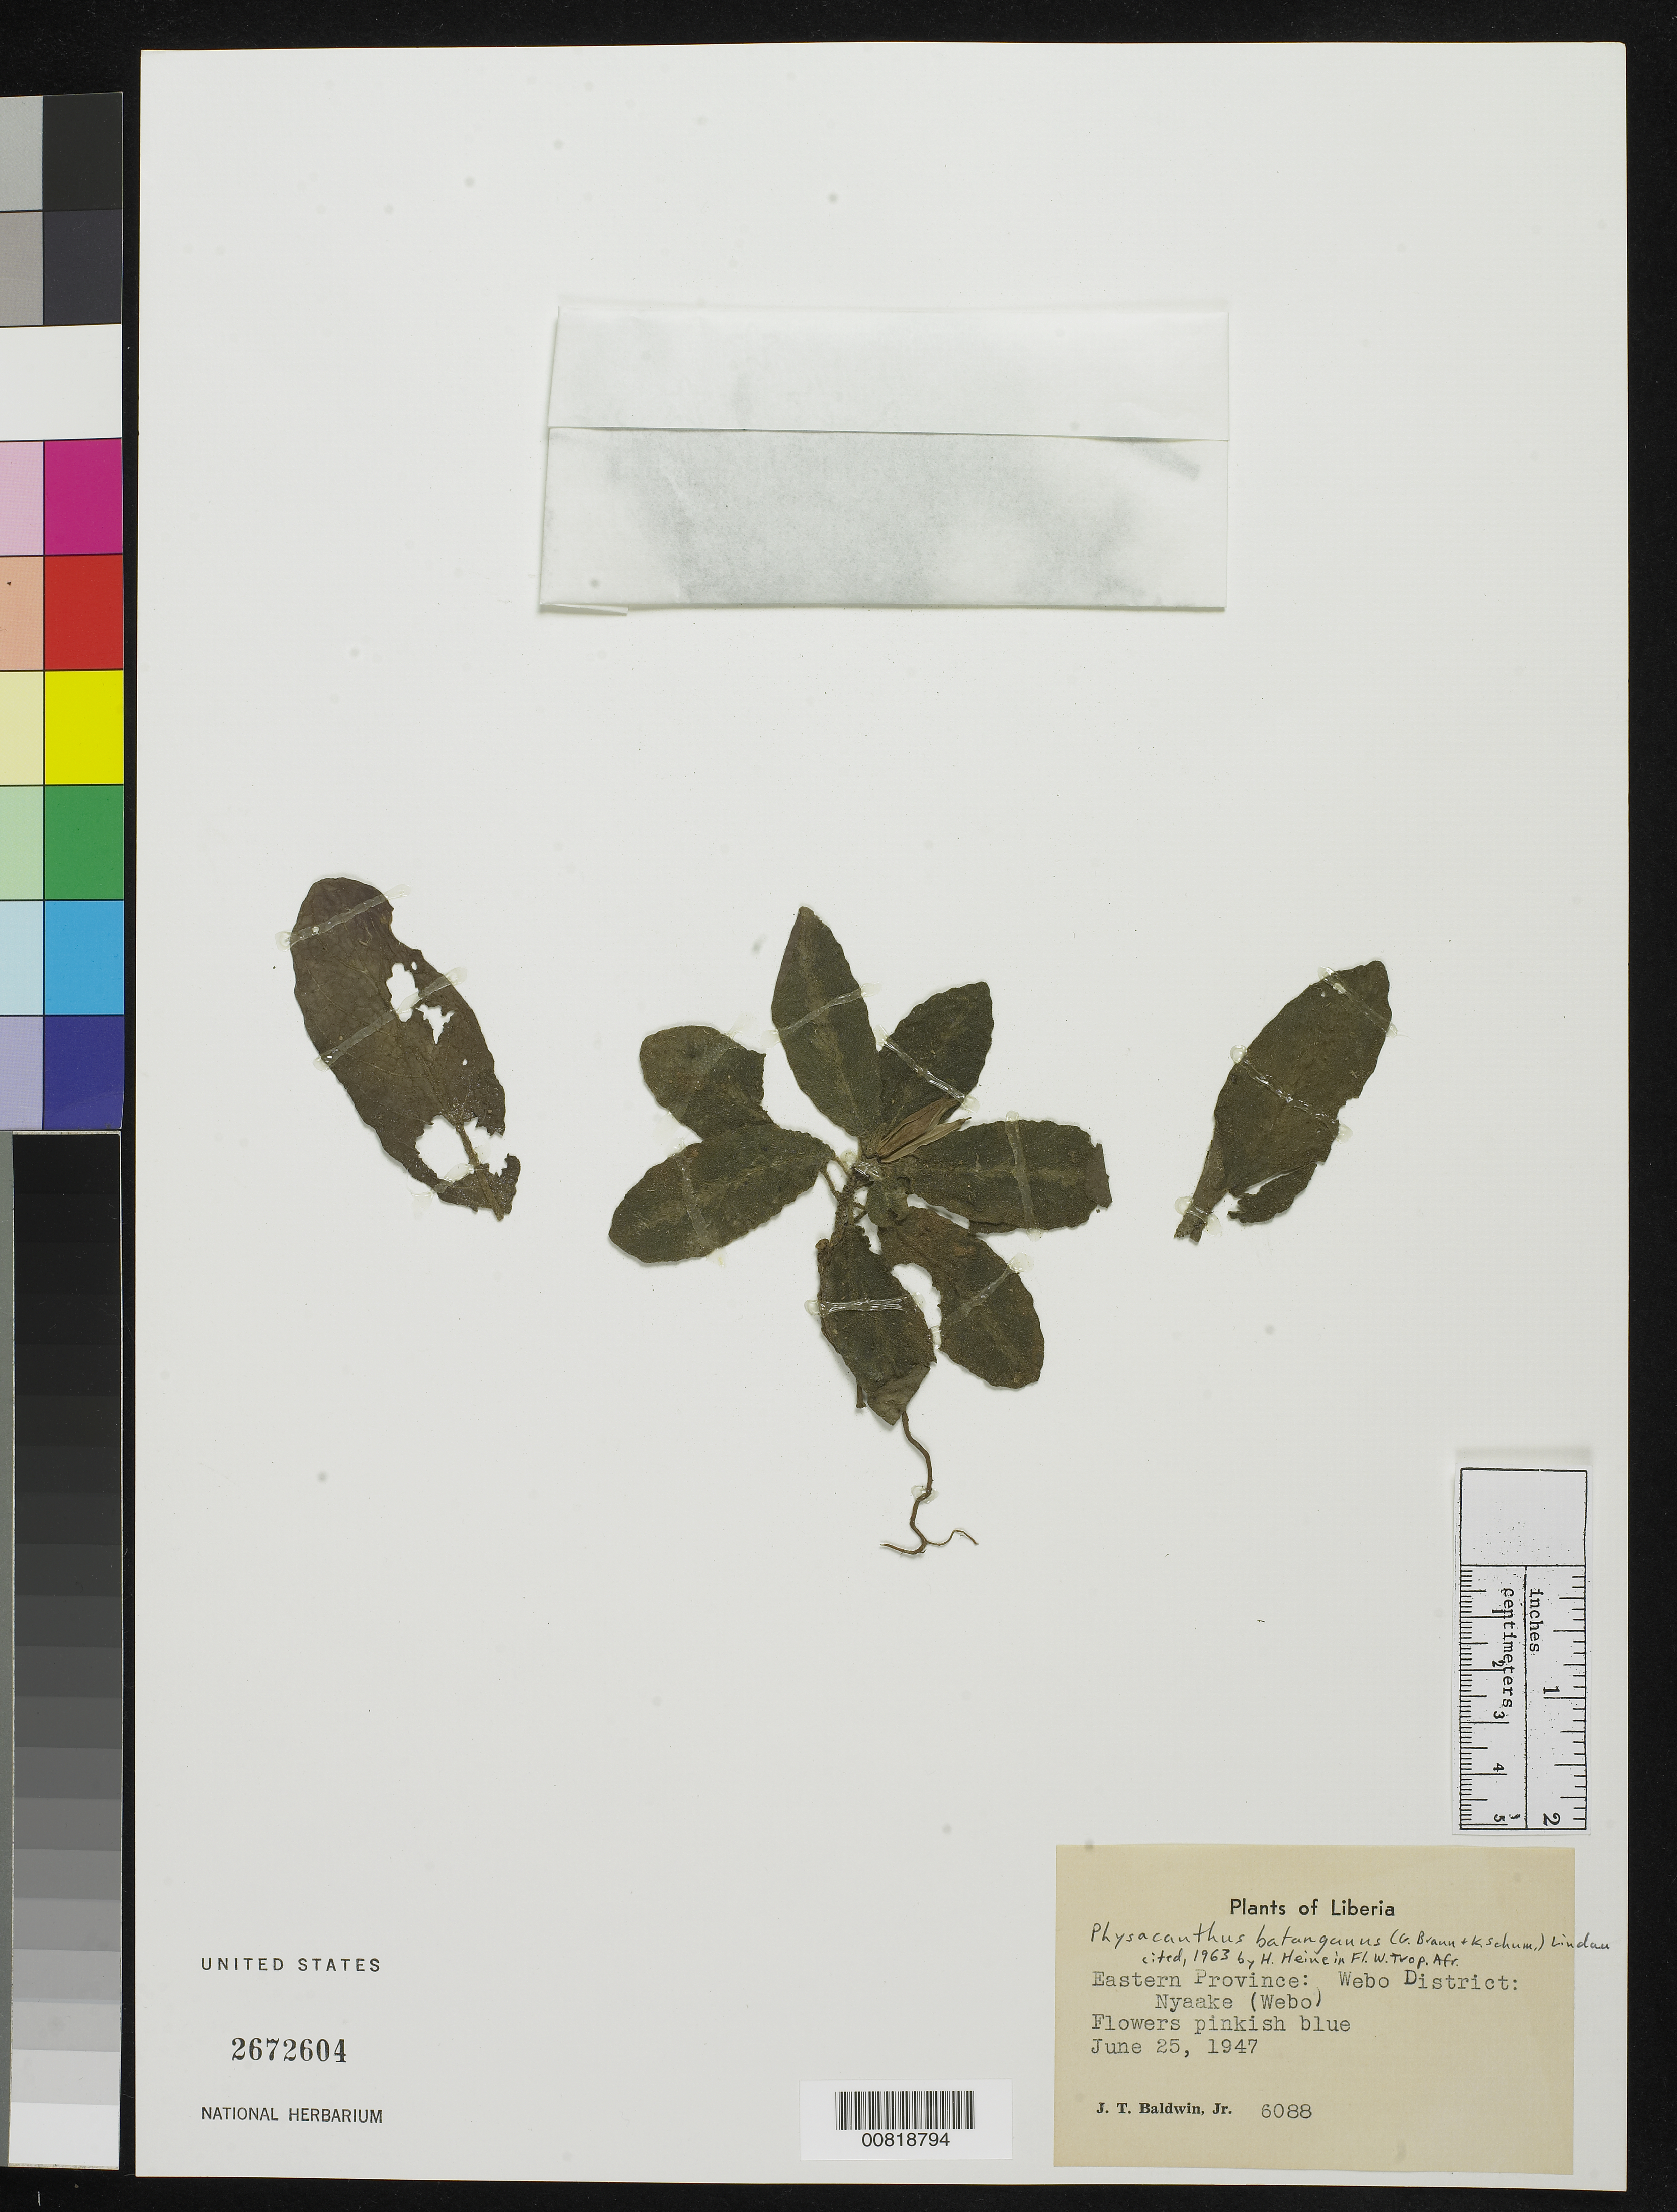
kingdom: Plantae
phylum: Tracheophyta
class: Magnoliopsida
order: Lamiales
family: Acanthaceae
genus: Physacanthus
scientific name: Physacanthus batanganus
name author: (G. Braun & K. Schum.) Lindau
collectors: J. T. Baldwin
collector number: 6088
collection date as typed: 25 Jun 1947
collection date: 1947-06-25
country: Liberia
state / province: River Gee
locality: Eastern Province: Webo District, Nyaake (Webo)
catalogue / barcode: US 2672604